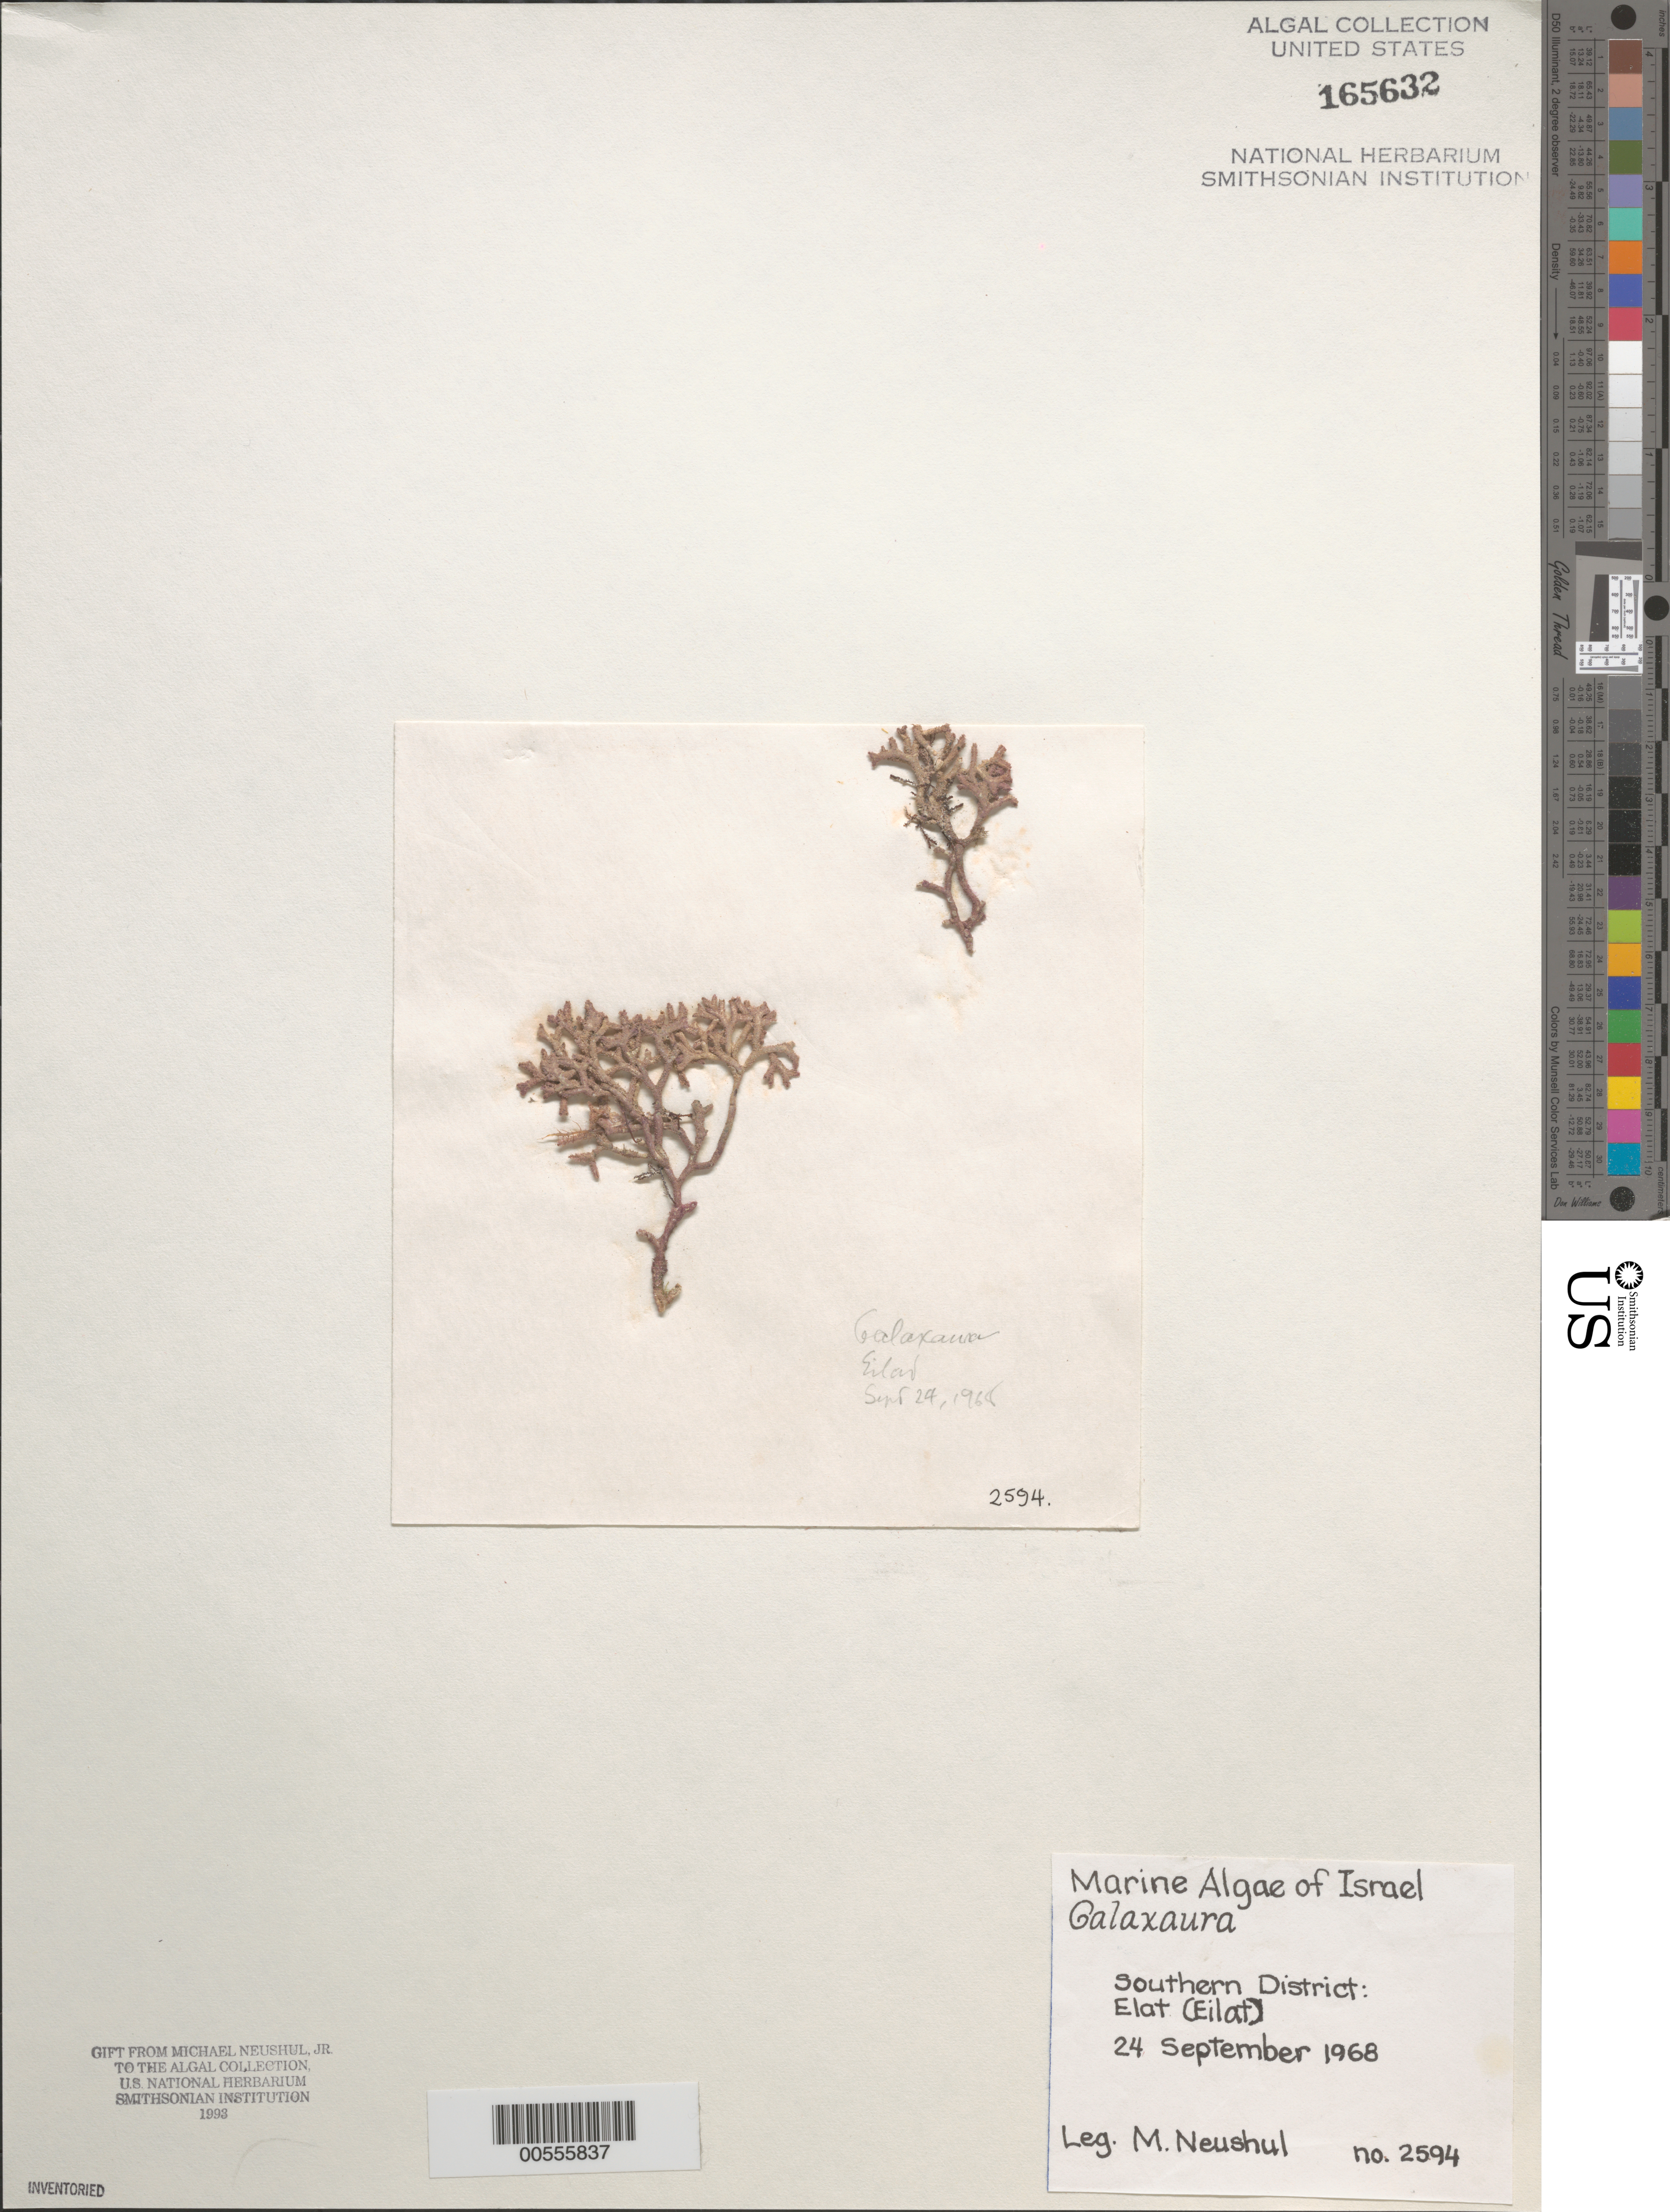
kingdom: Plantae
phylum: Rhodophyta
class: Florideophyceae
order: Nemaliales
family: Galaxauraceae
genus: Galaxaura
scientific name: Galaxaura sp.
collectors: M. Neushul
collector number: Neushul 2594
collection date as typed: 24 Sep 1968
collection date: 1968-09-24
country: Israel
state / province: Southern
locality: Elat (Eilat)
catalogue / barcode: US 165632